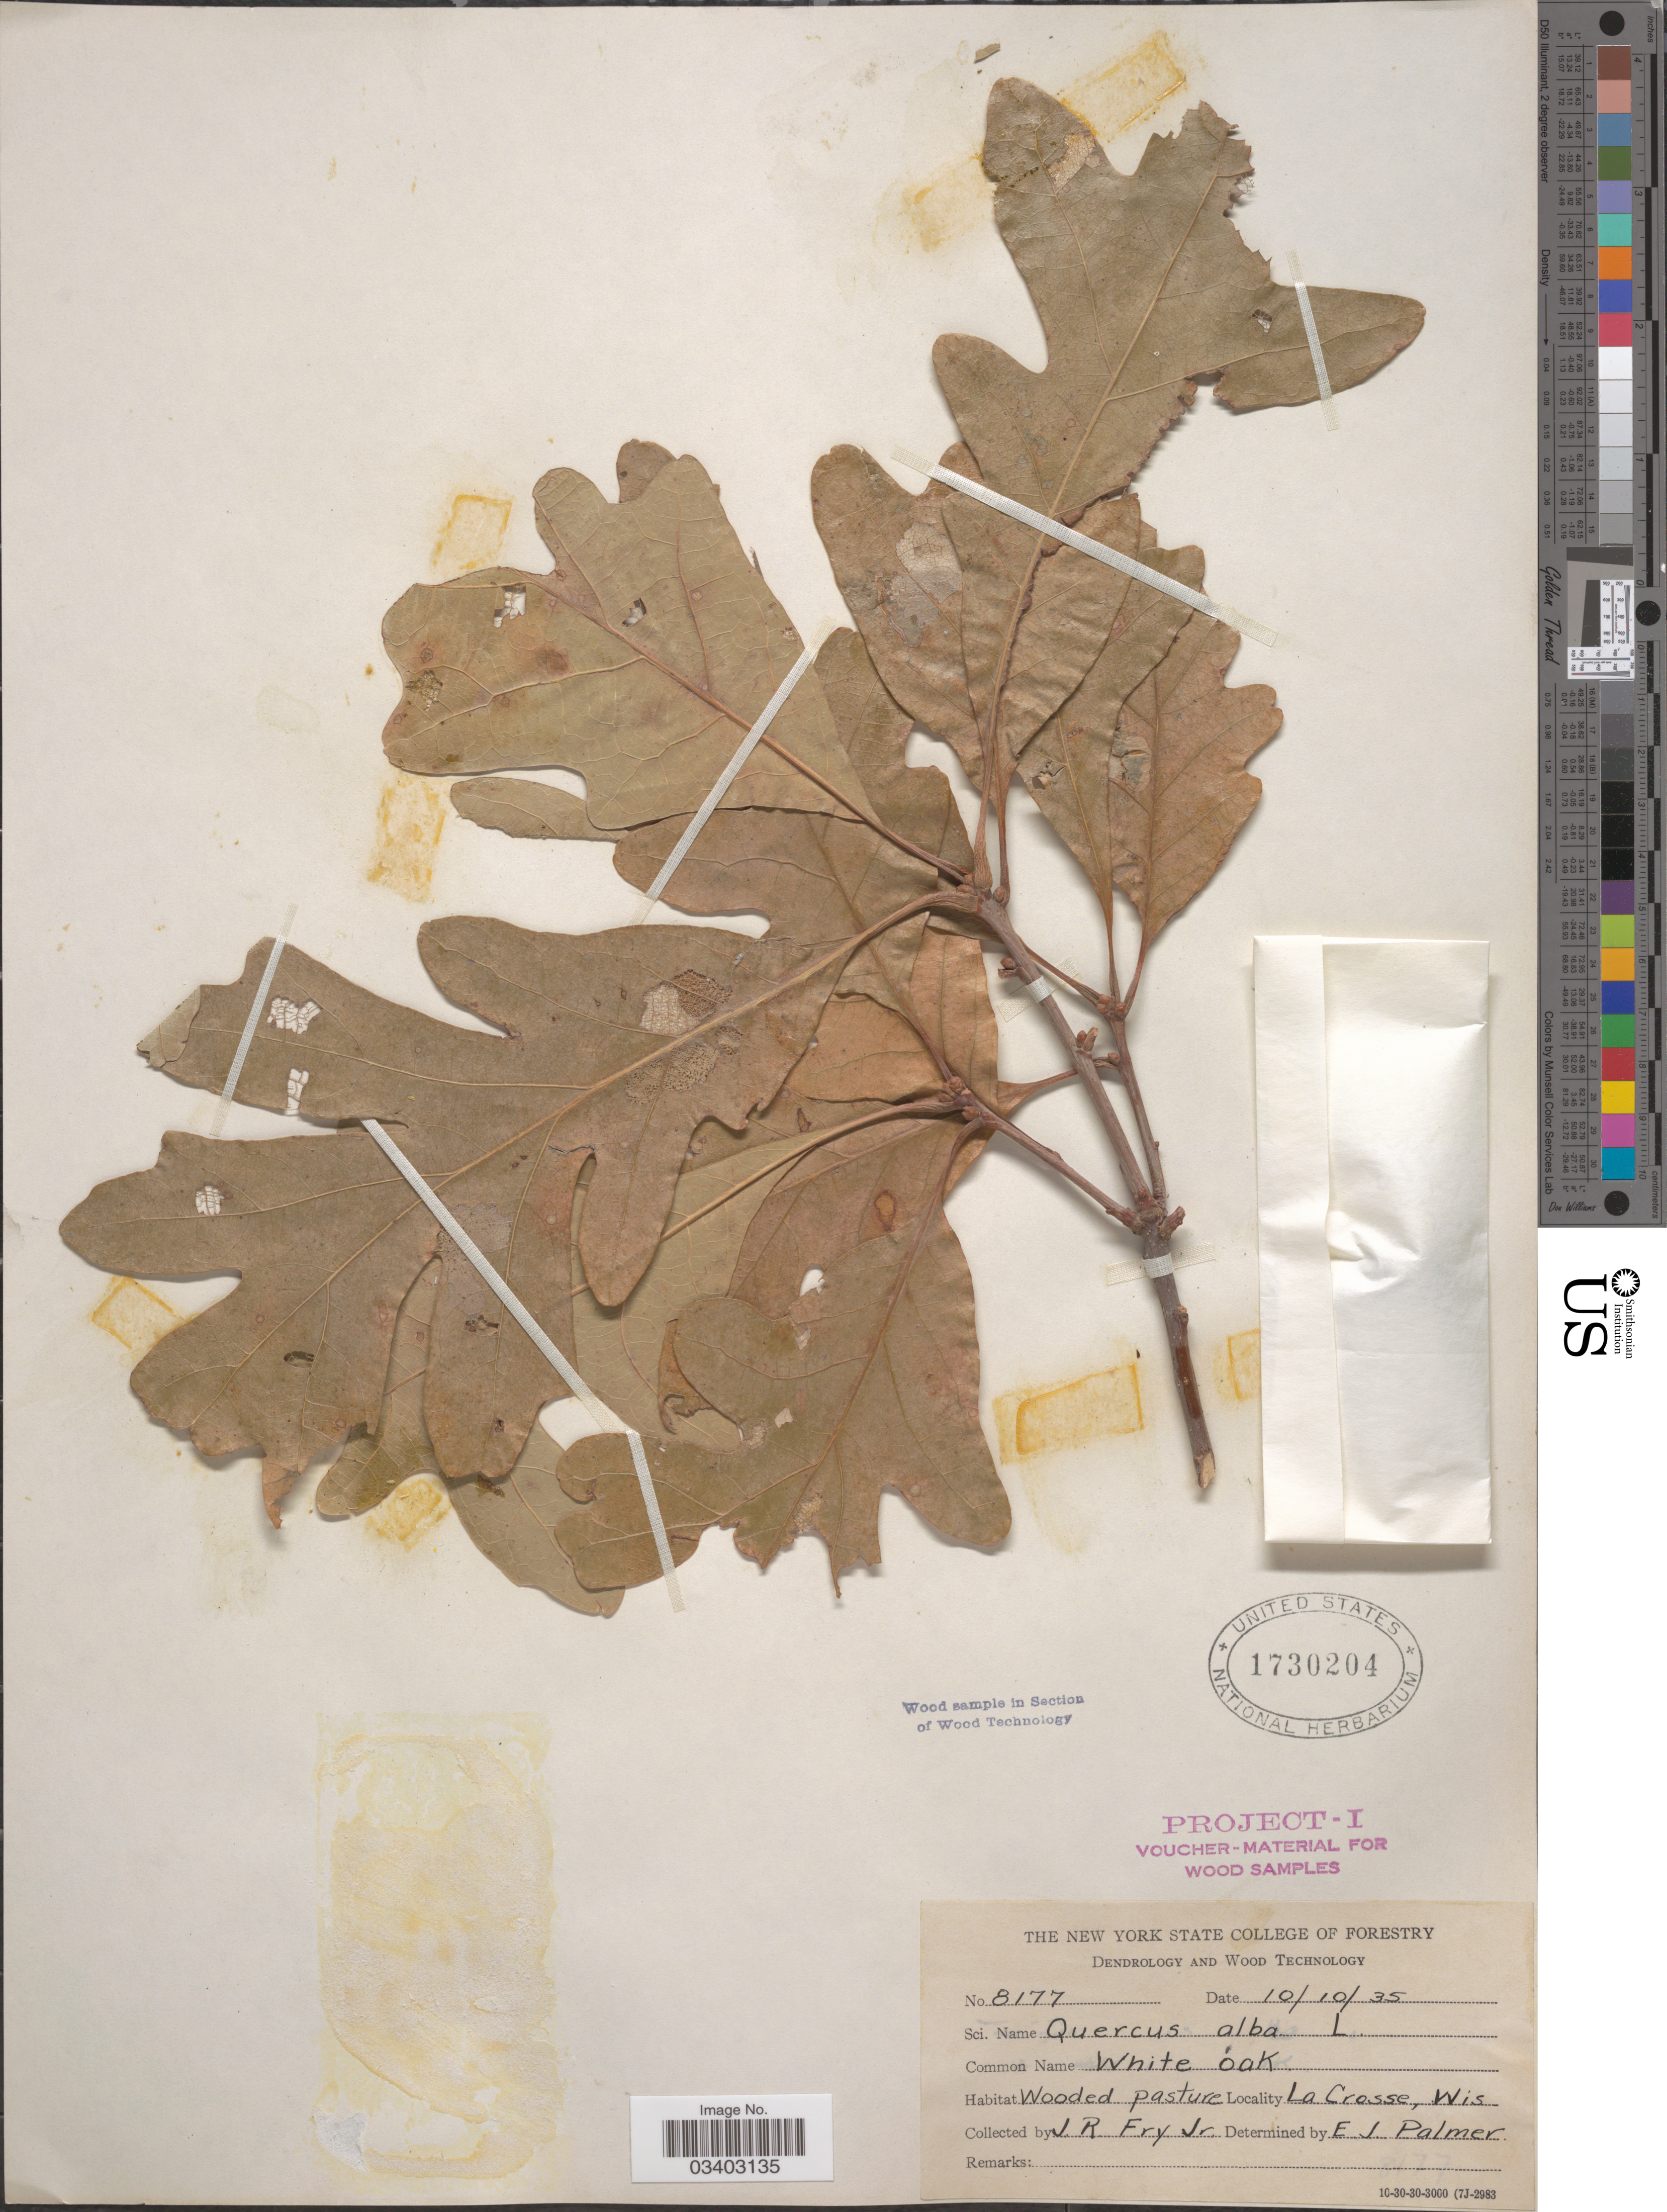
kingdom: Plantae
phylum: Tracheophyta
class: Magnoliopsida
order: Fagales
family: Fagaceae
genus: Quercus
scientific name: Quercus alba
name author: L.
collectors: J. Fry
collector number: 8177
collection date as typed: Transcribed d/m/y: 10/10/35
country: United States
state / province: Wisconsin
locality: La Crosse.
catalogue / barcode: US 1730204